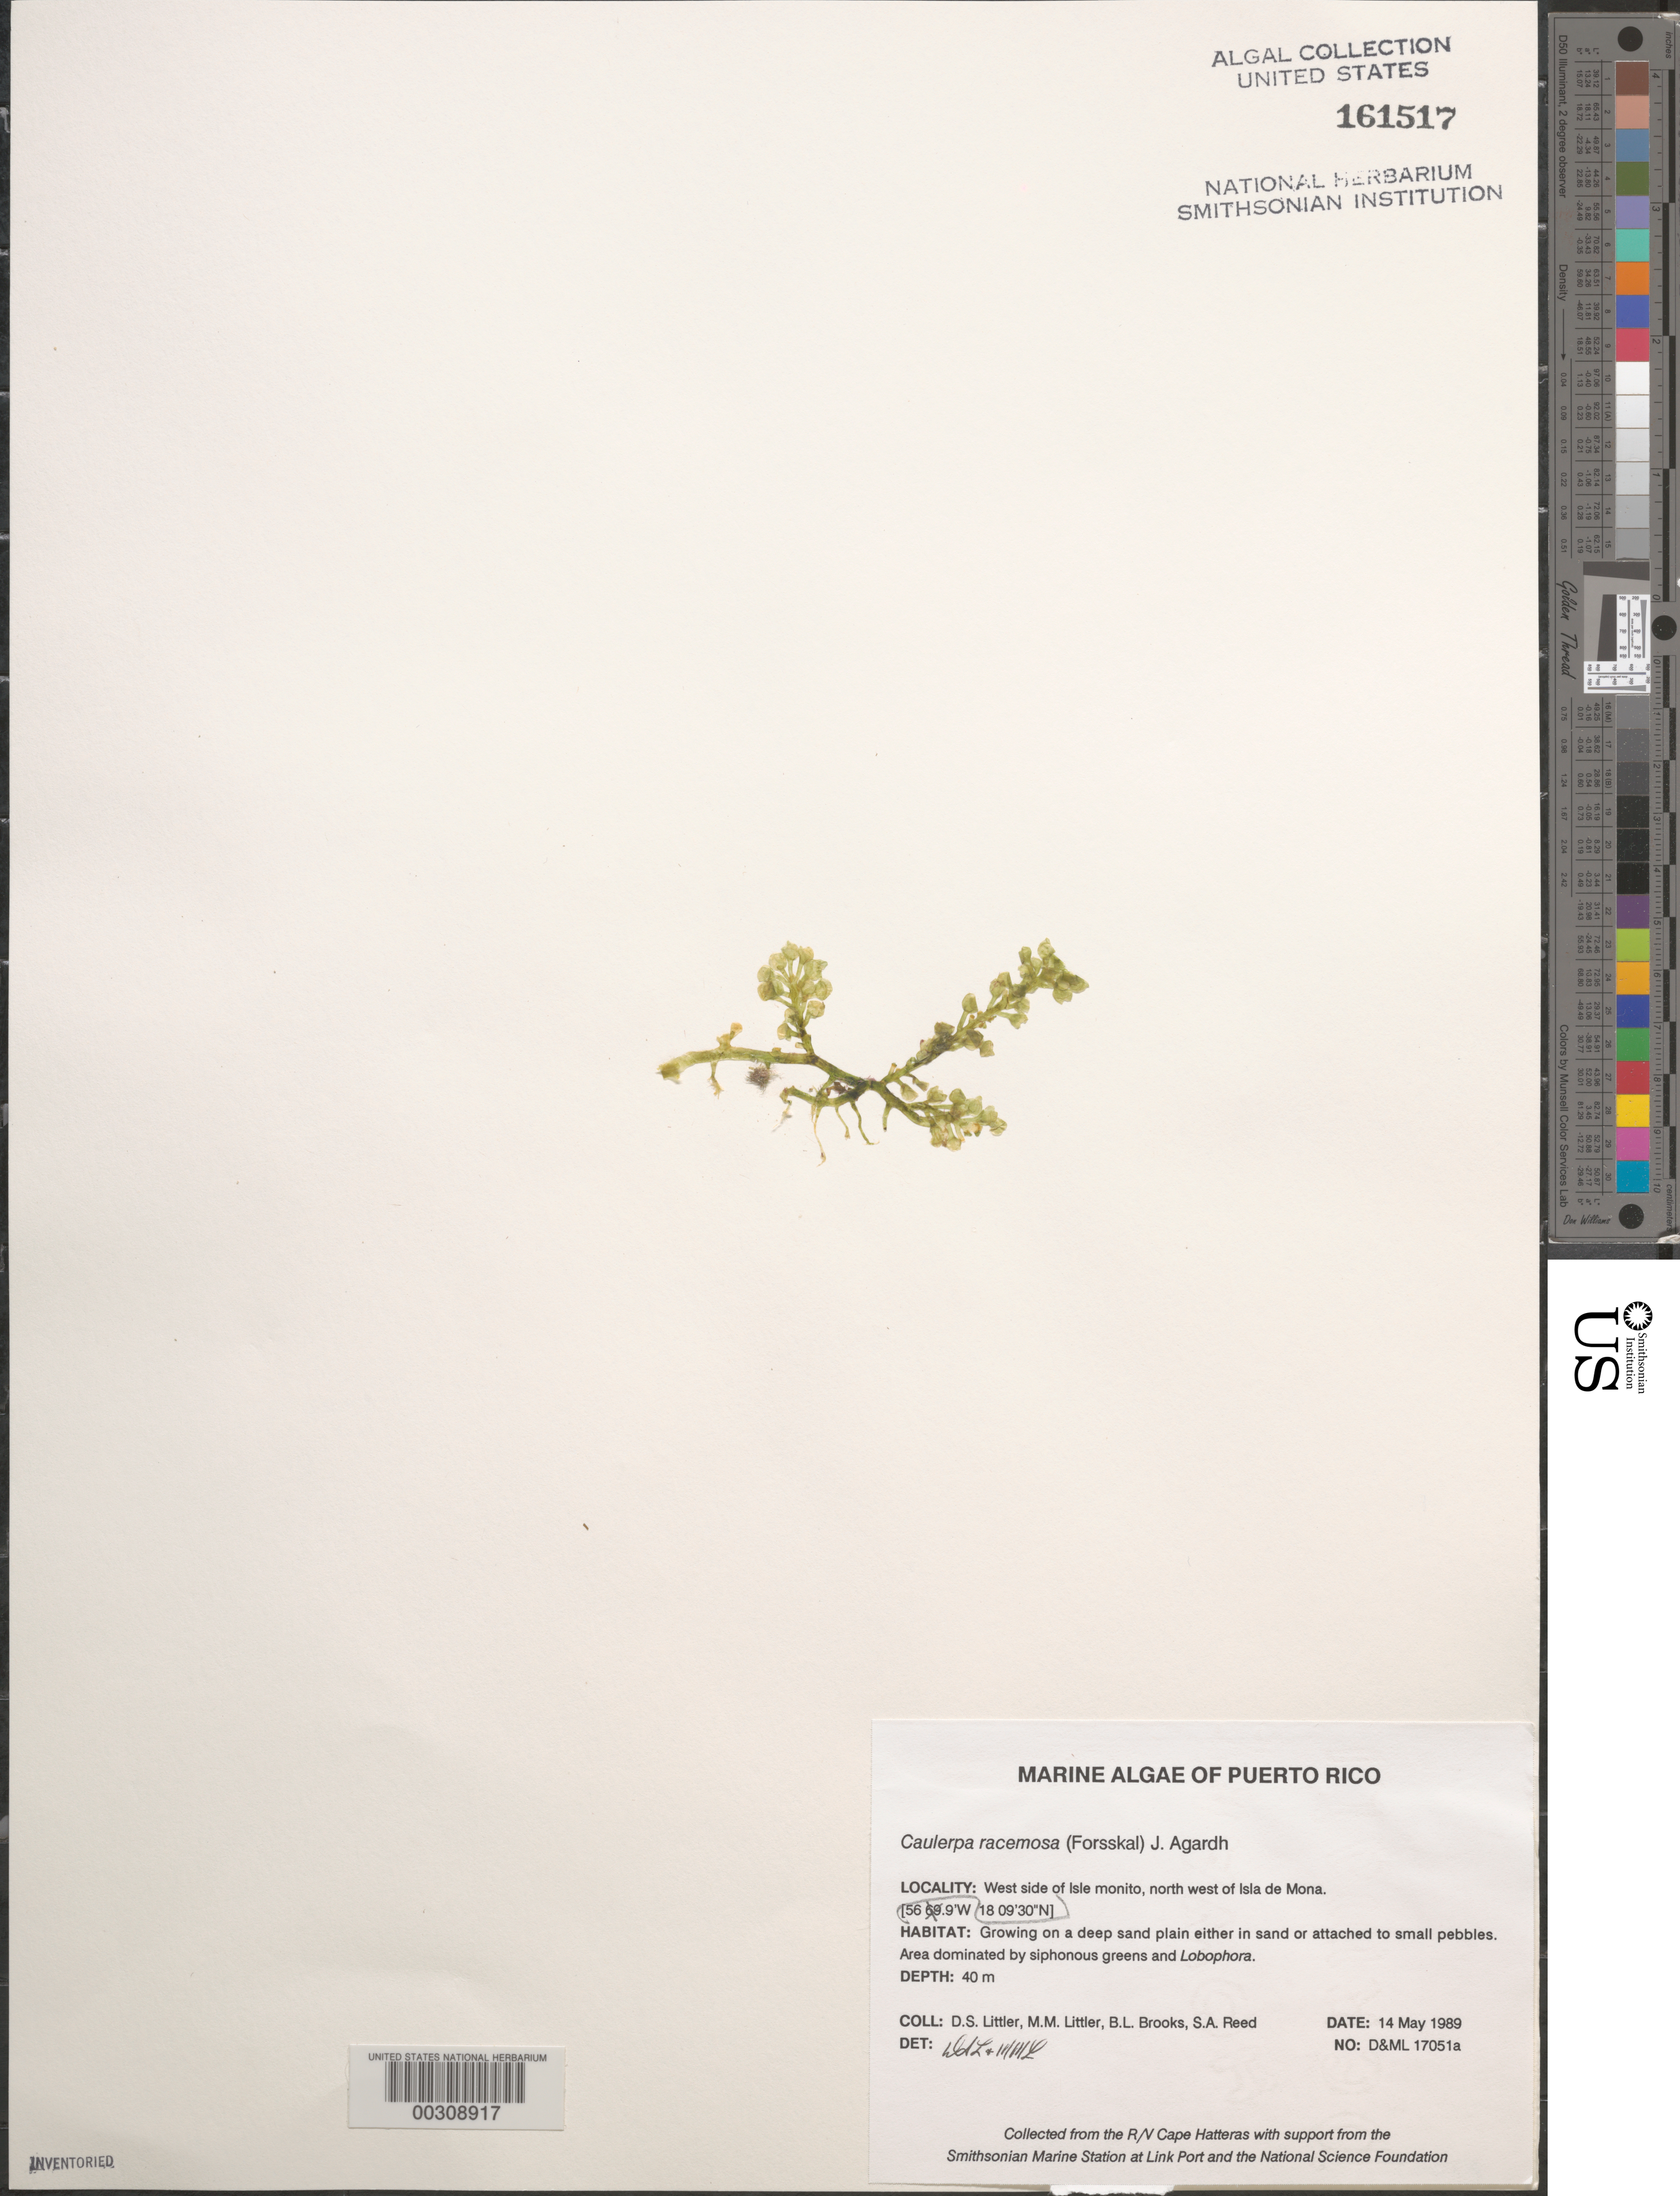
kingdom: Plantae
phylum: Chlorophyta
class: Ulvophyceae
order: Bryopsidales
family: Caulerpaceae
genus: Caulerpa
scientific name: Caulerpa racemosa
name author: (Forssk.) J. Agardh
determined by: Littler, D. S.; Littler, M. M.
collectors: D. S. Littler, M. M. Littler, B. Brooks & S. Reed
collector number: D&ML 17051a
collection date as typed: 14 May 1989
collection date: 1989-05-14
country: Puerto Rico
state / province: Mayaguëz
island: Monito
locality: Isla Monito, northwest of Isla de Mona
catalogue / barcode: US 161517